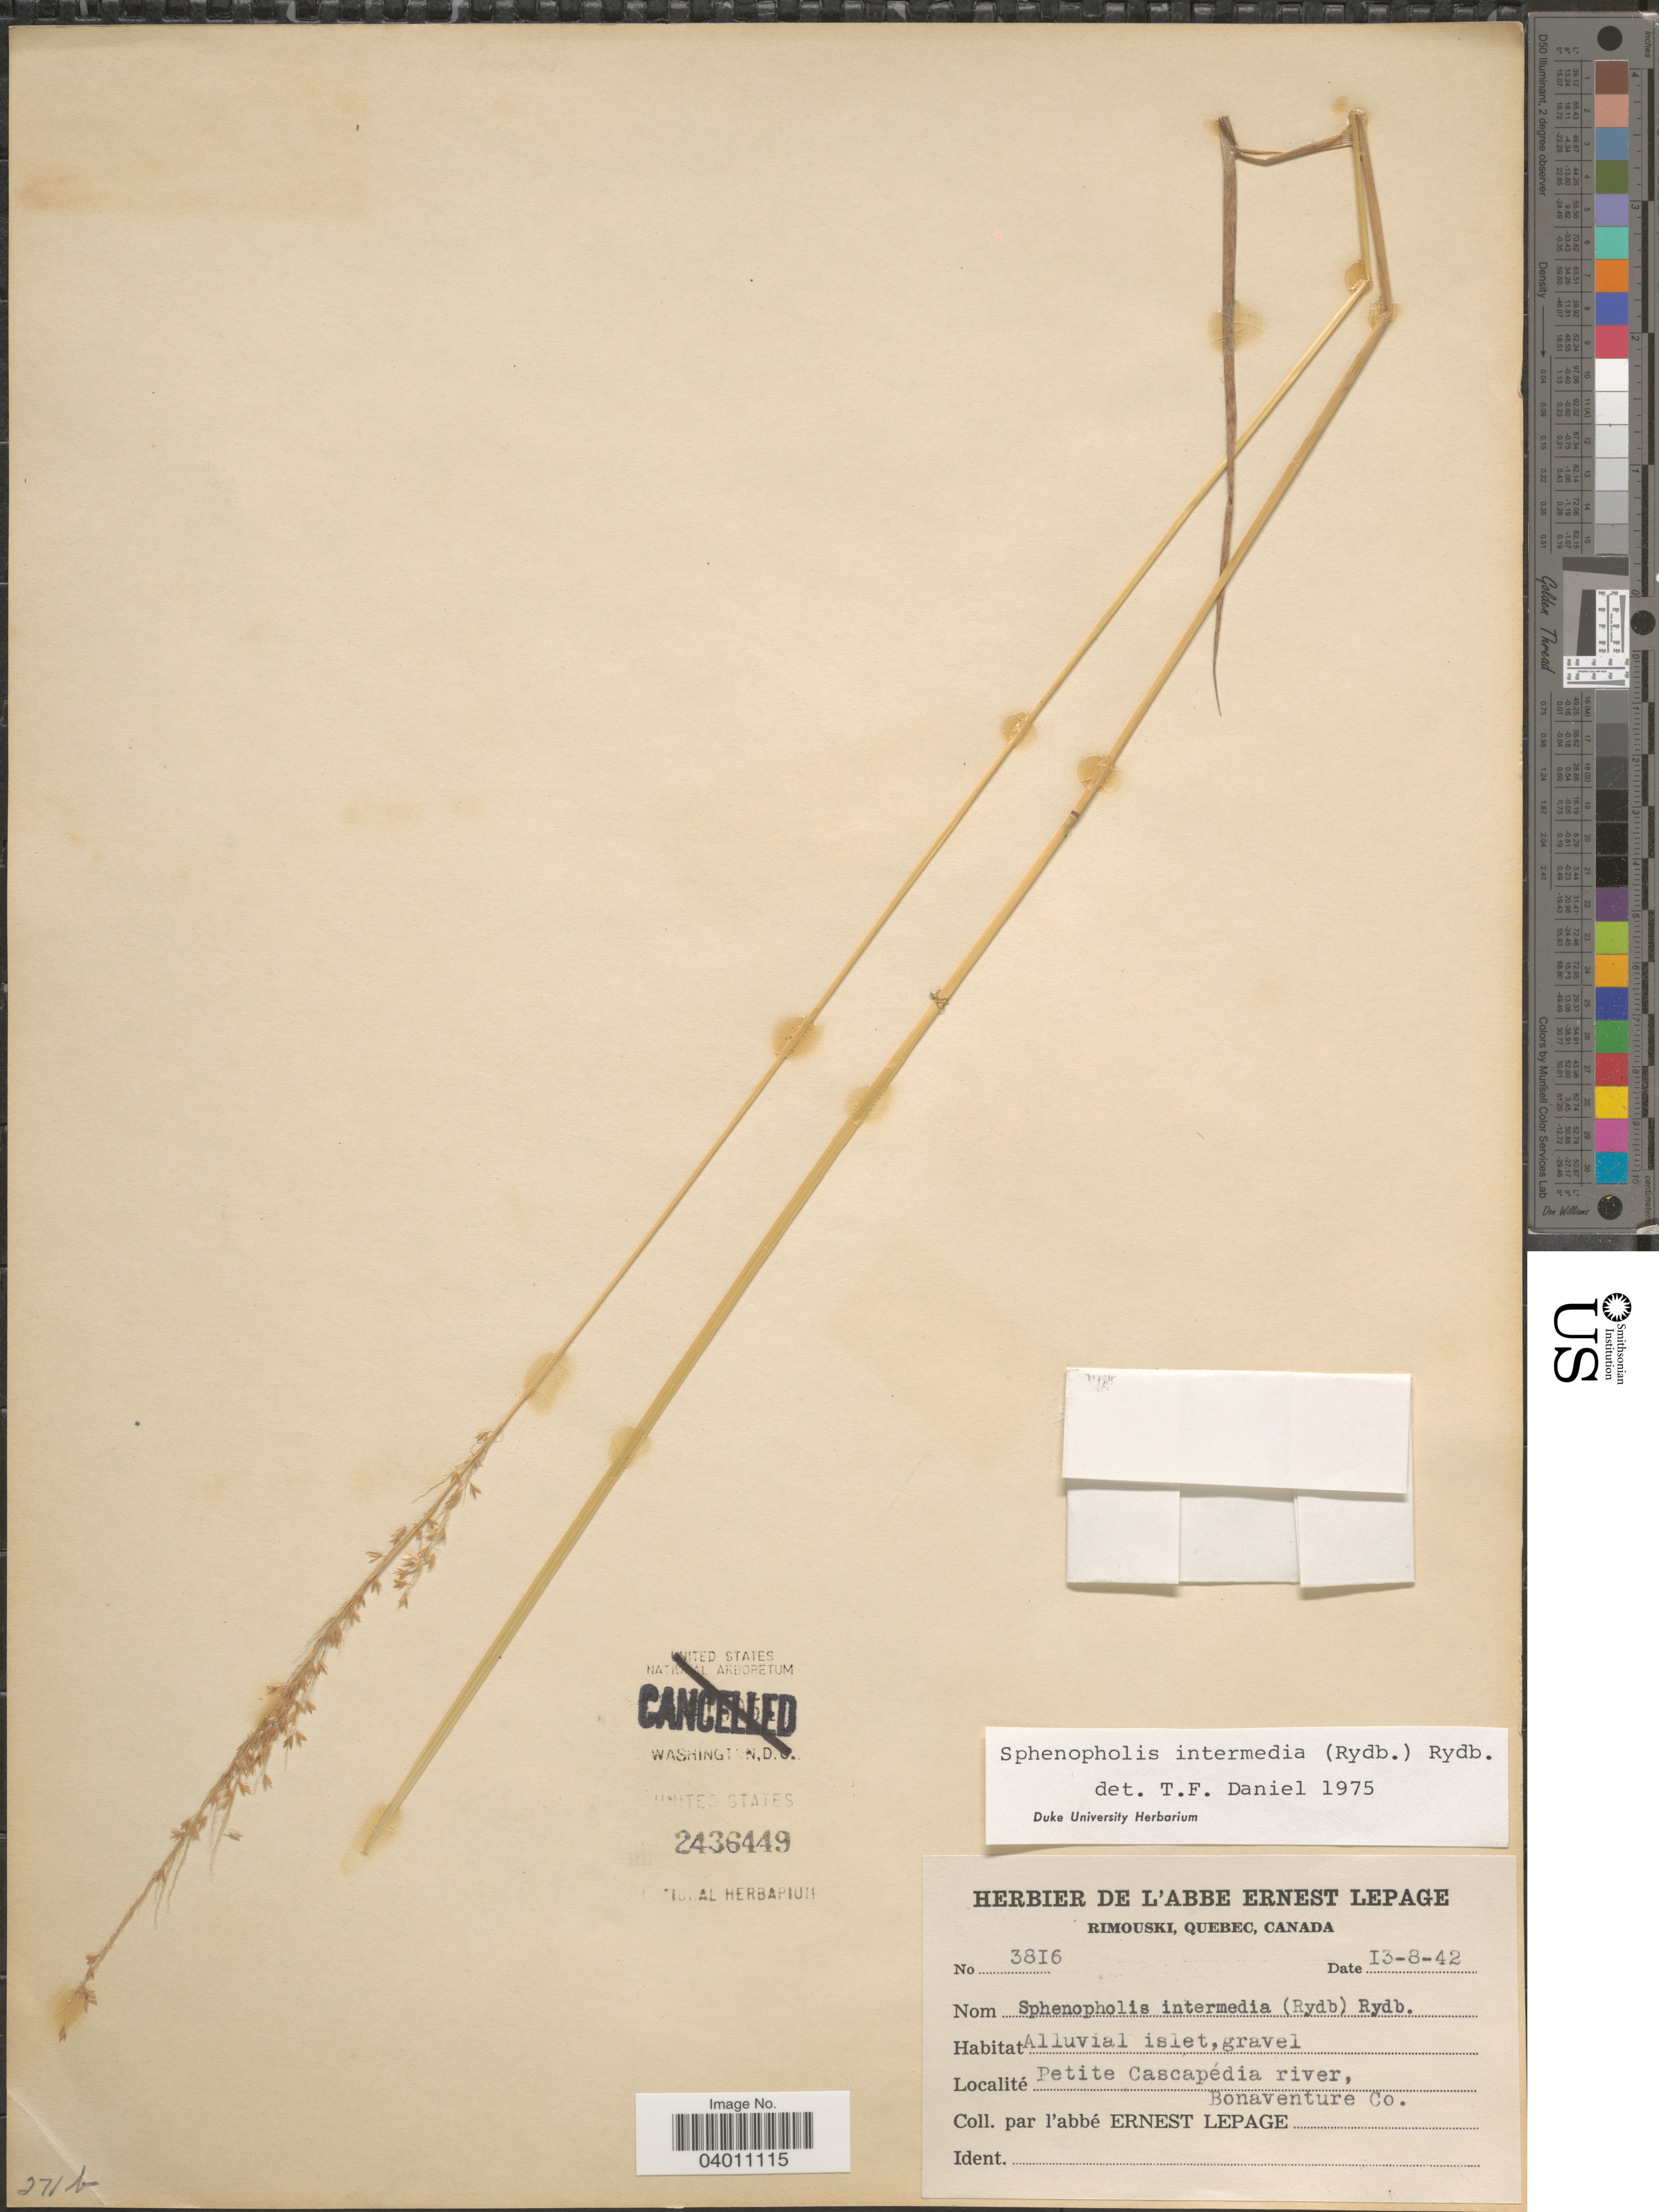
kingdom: Plantae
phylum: Tracheophyta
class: Liliopsida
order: Poales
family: Poaceae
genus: Sphenopholis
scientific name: Sphenopholis intermedia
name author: (Rydb.) Rydb.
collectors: E. Lepage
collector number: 3816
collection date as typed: Transcribed d/m/y: 13/8/42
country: Canada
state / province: Quebec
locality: Petite Cascapédia river, Bonaventure Co.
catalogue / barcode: US 2436449